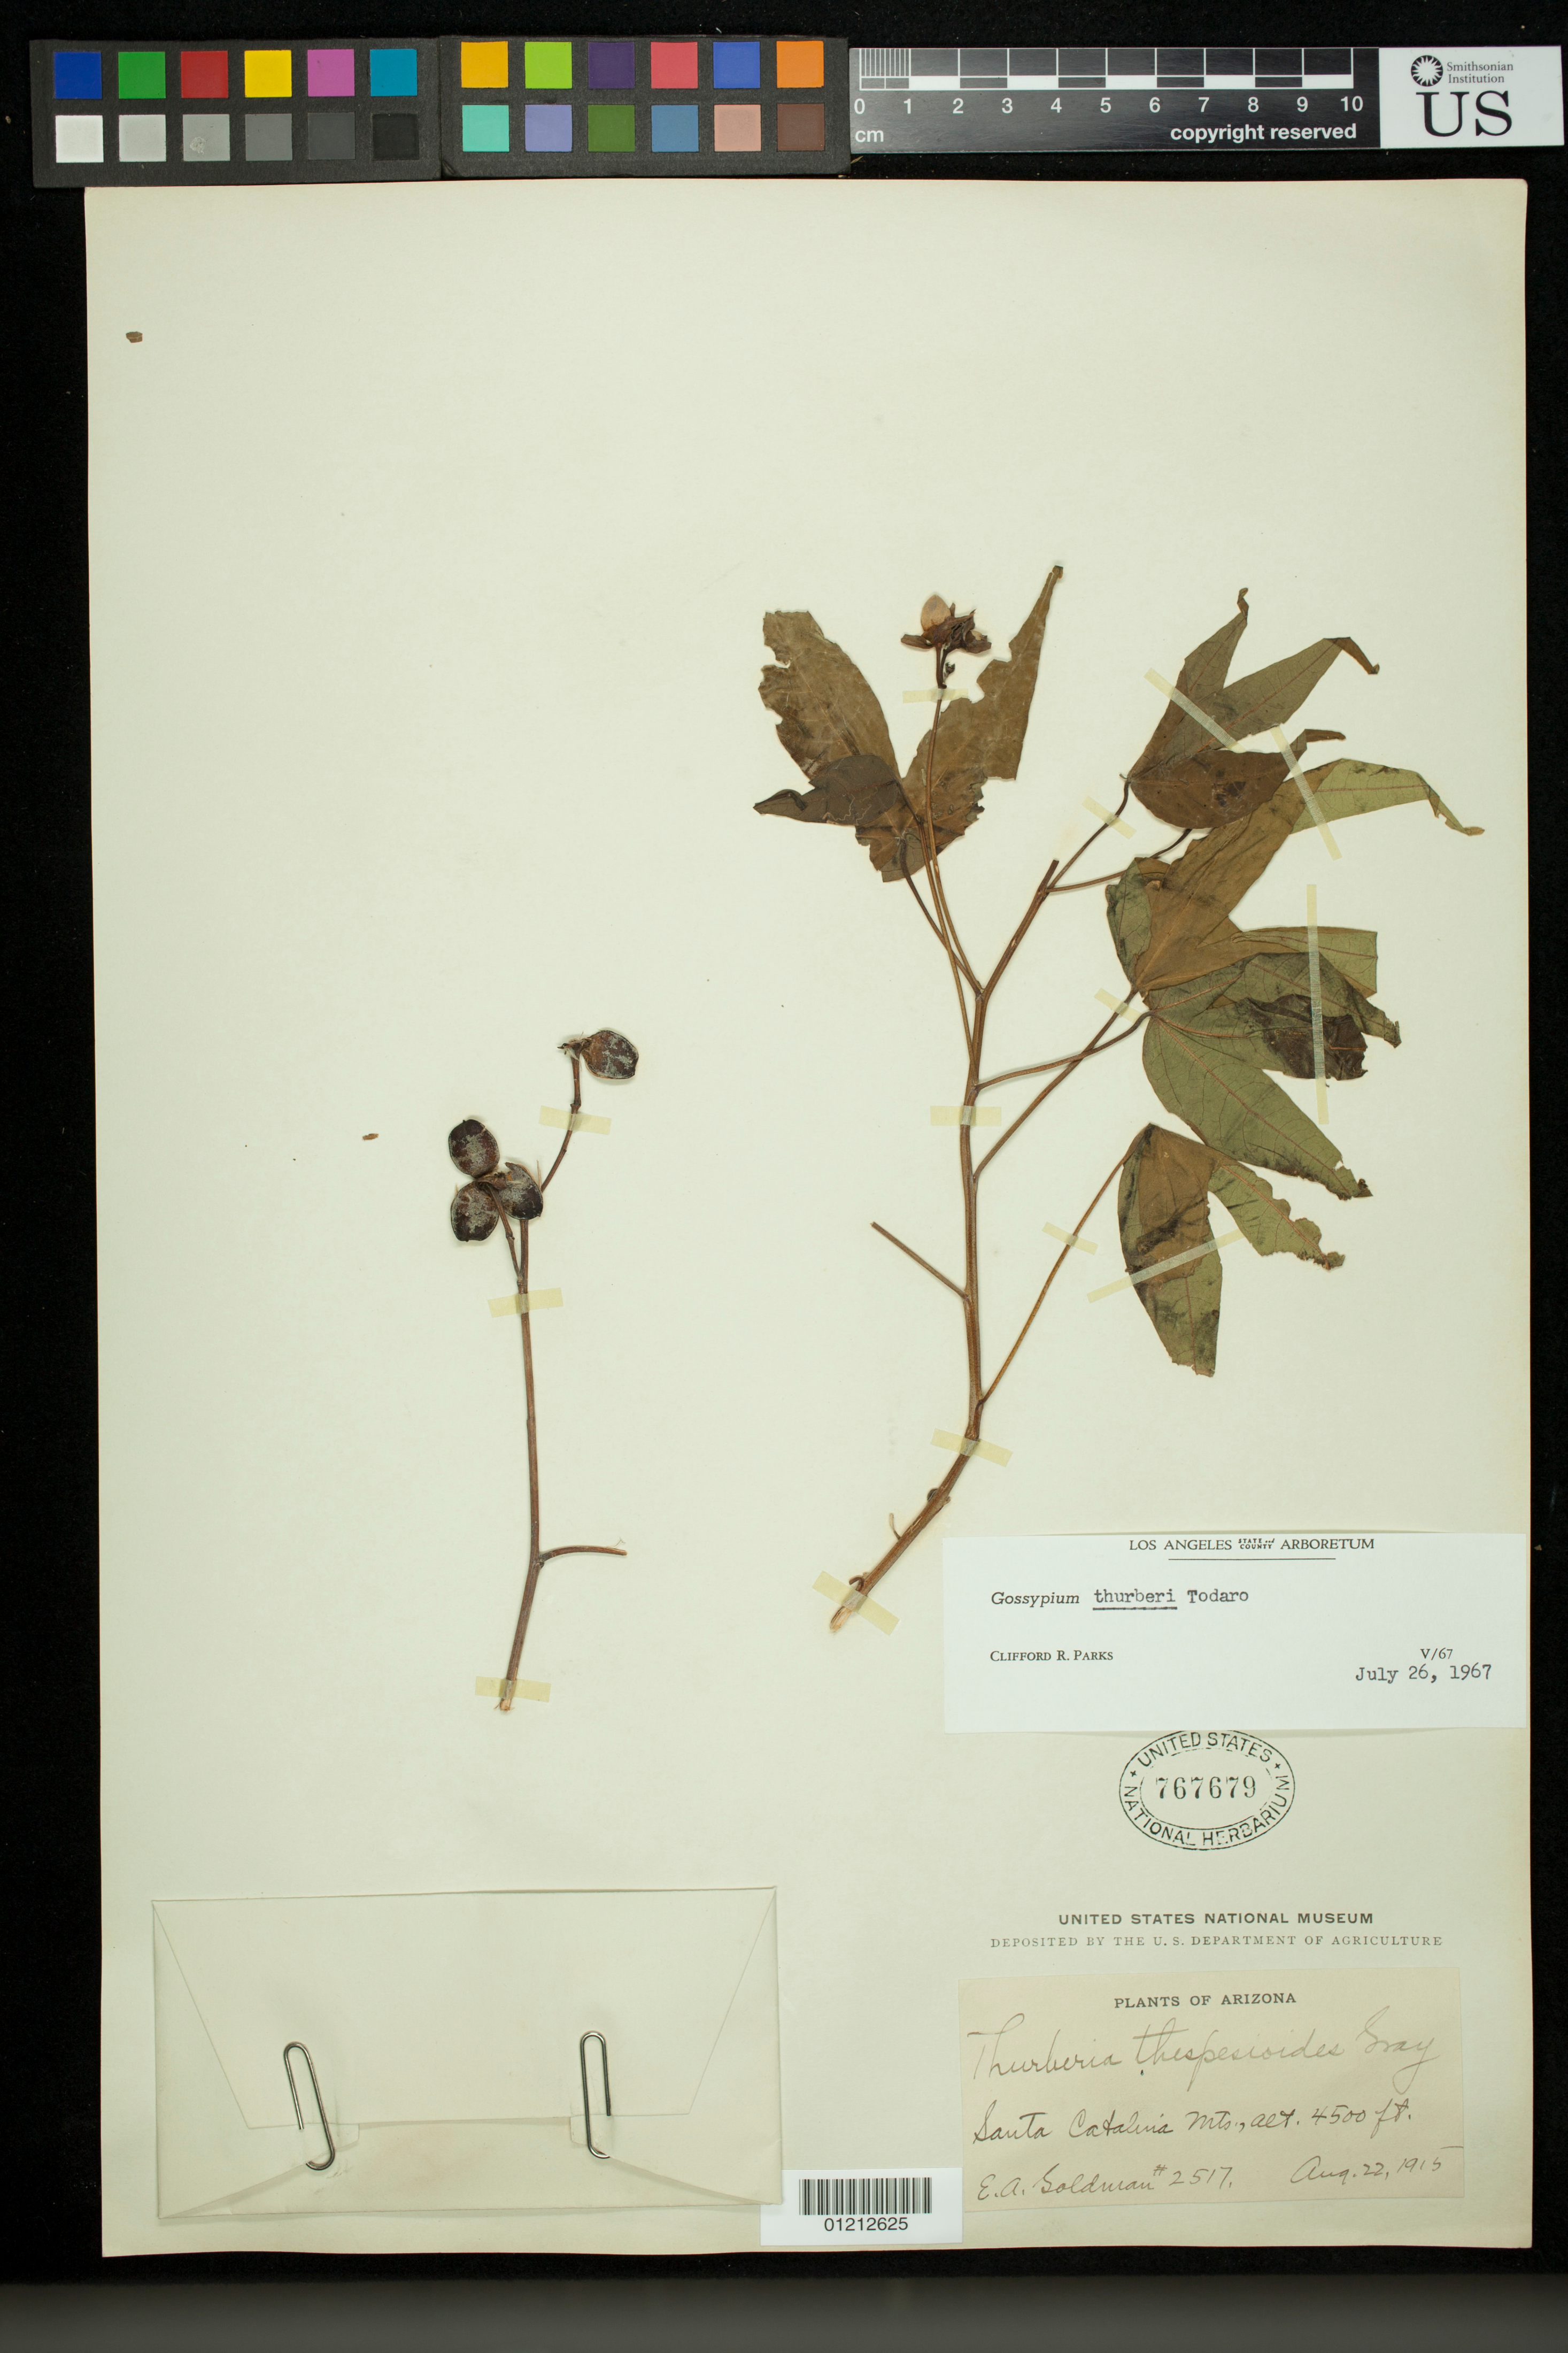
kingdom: Plantae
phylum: Tracheophyta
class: Magnoliopsida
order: Malvales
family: Malvaceae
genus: Gossypium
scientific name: Gossypium thurberi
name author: Tod.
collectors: E. A. Goldman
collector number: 2517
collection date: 1915-08-22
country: United States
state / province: Arizona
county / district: Pima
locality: Santa Catalina Mountains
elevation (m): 1372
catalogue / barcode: US 767679